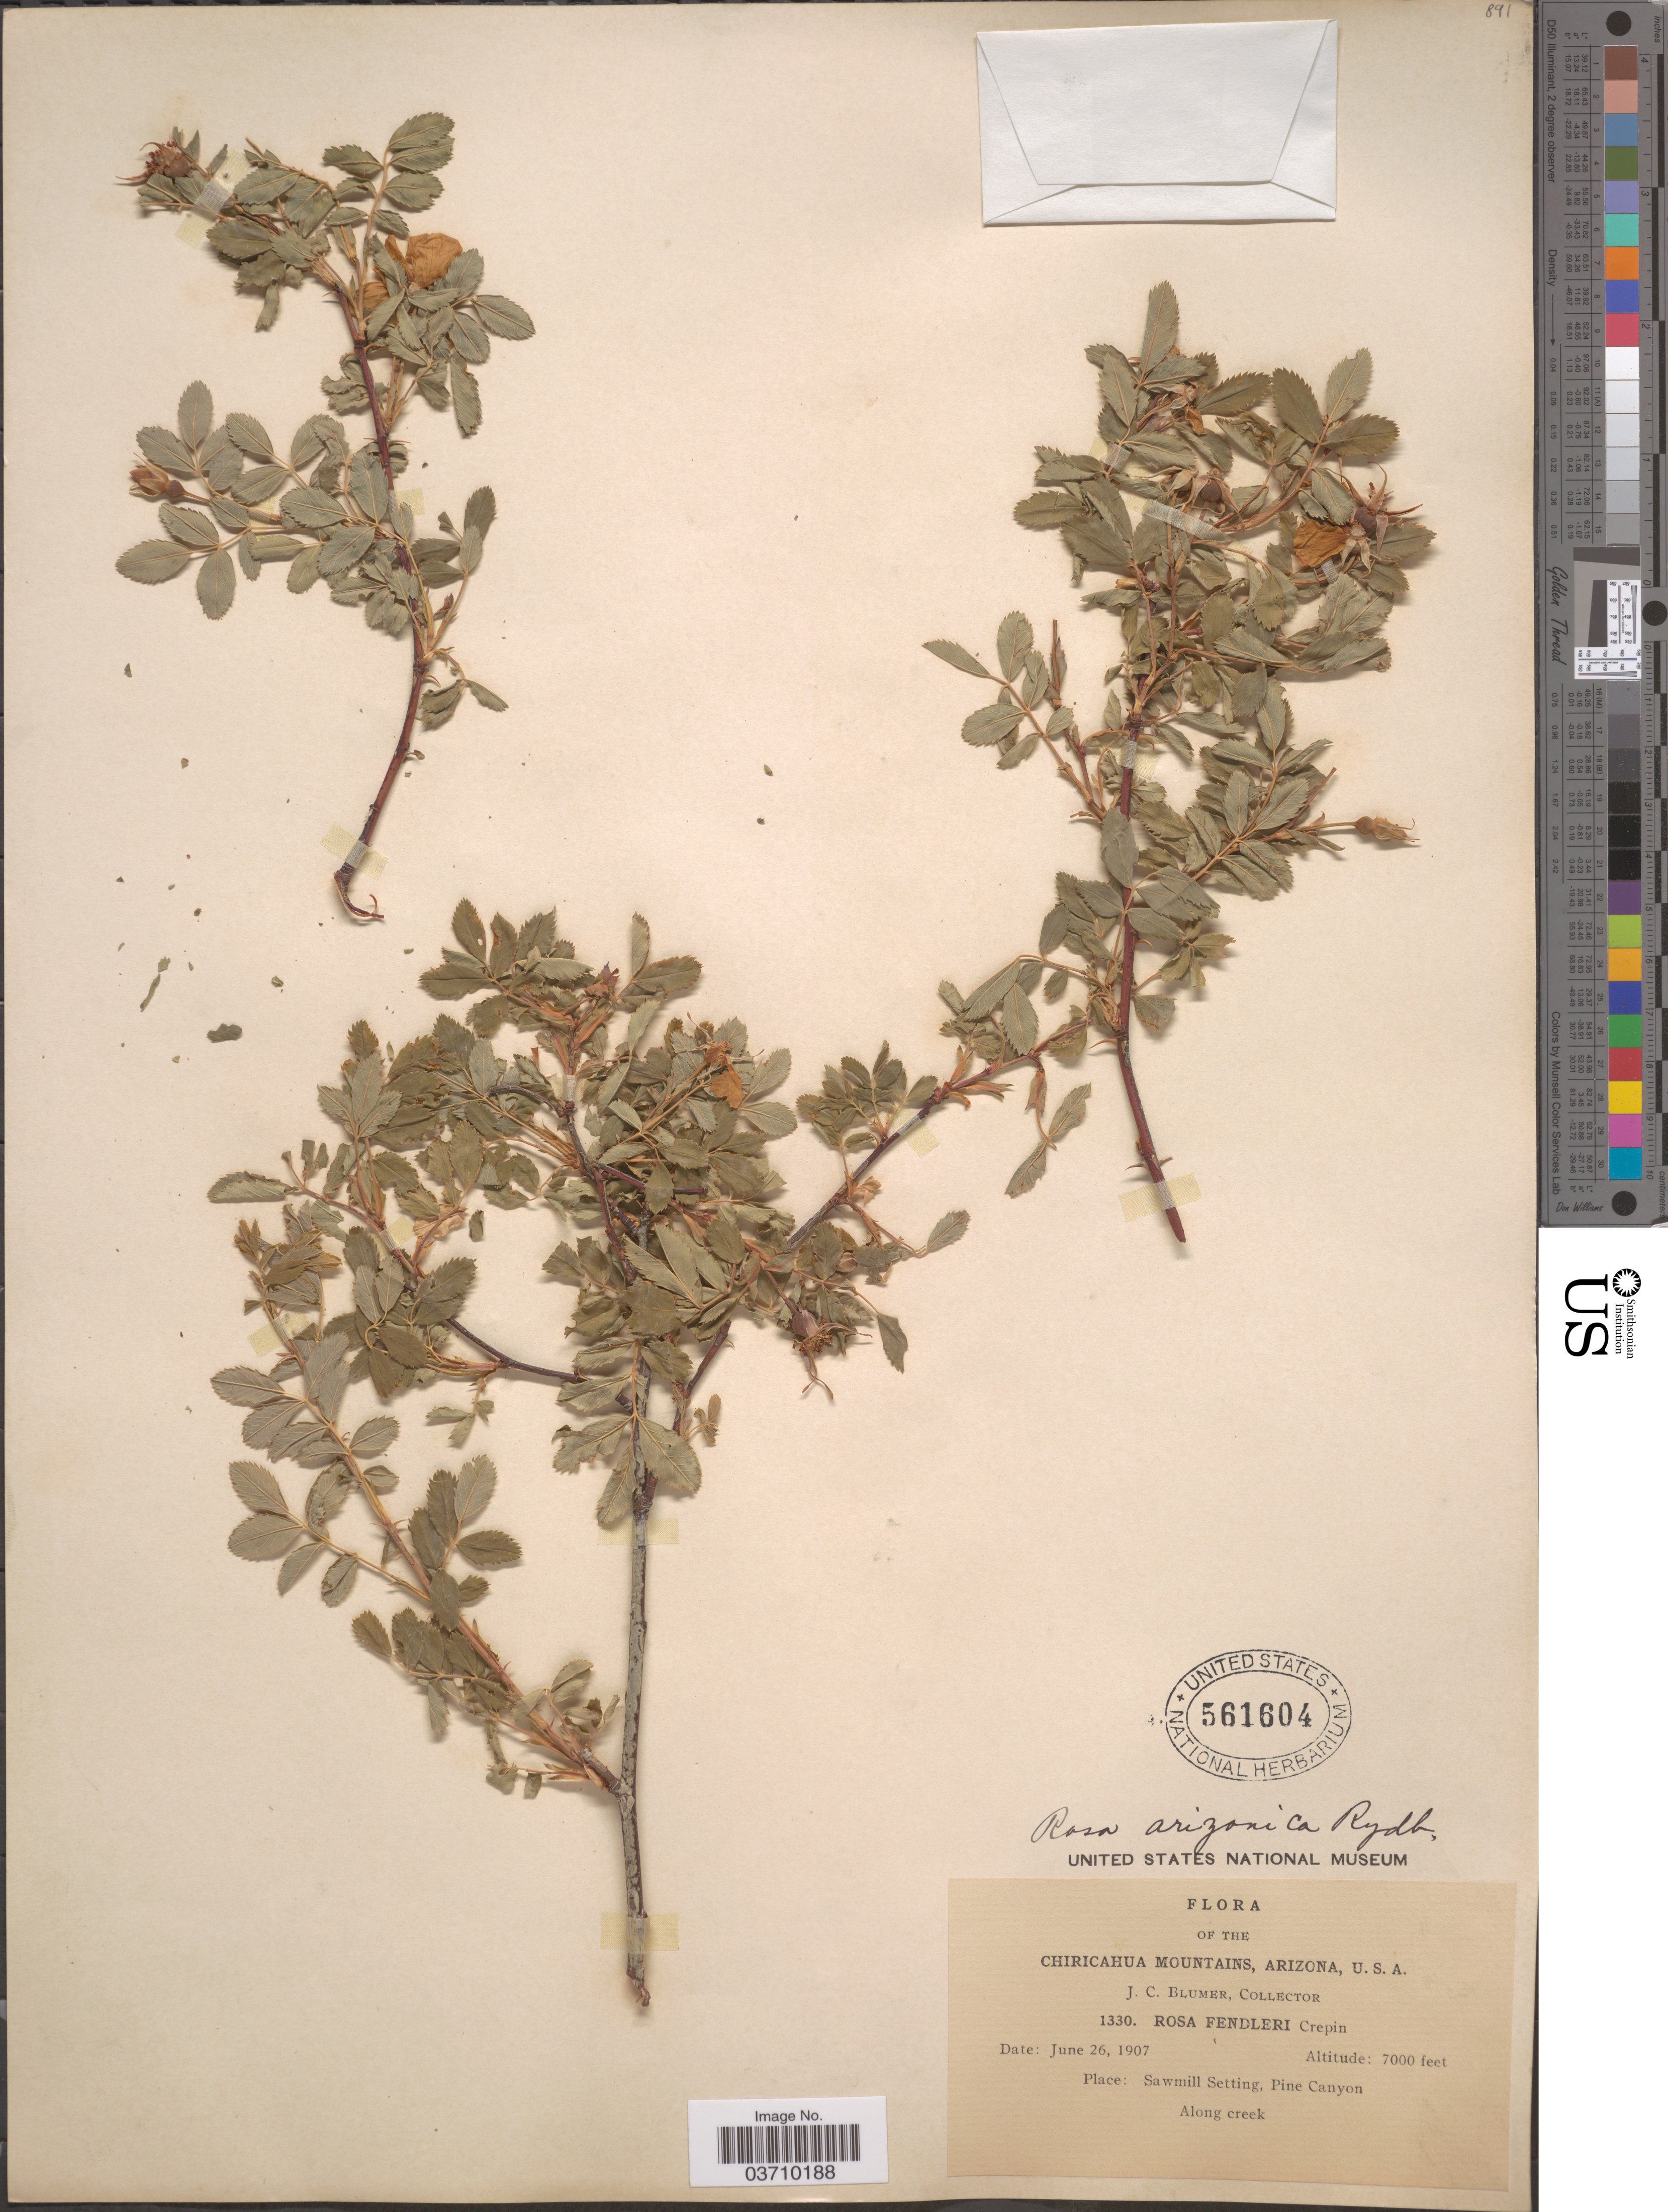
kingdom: Plantae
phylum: Tracheophyta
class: Magnoliopsida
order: Rosales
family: Rosaceae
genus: Rosa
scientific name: Rosa arizonica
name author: Rydb.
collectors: J. C. Blumer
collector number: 1330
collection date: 1907-06-26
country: United States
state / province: Arizona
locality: Chiricahua Mountains. Sawmill Setting, Pine Canyon. Along creek.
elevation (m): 2134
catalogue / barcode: US 561604